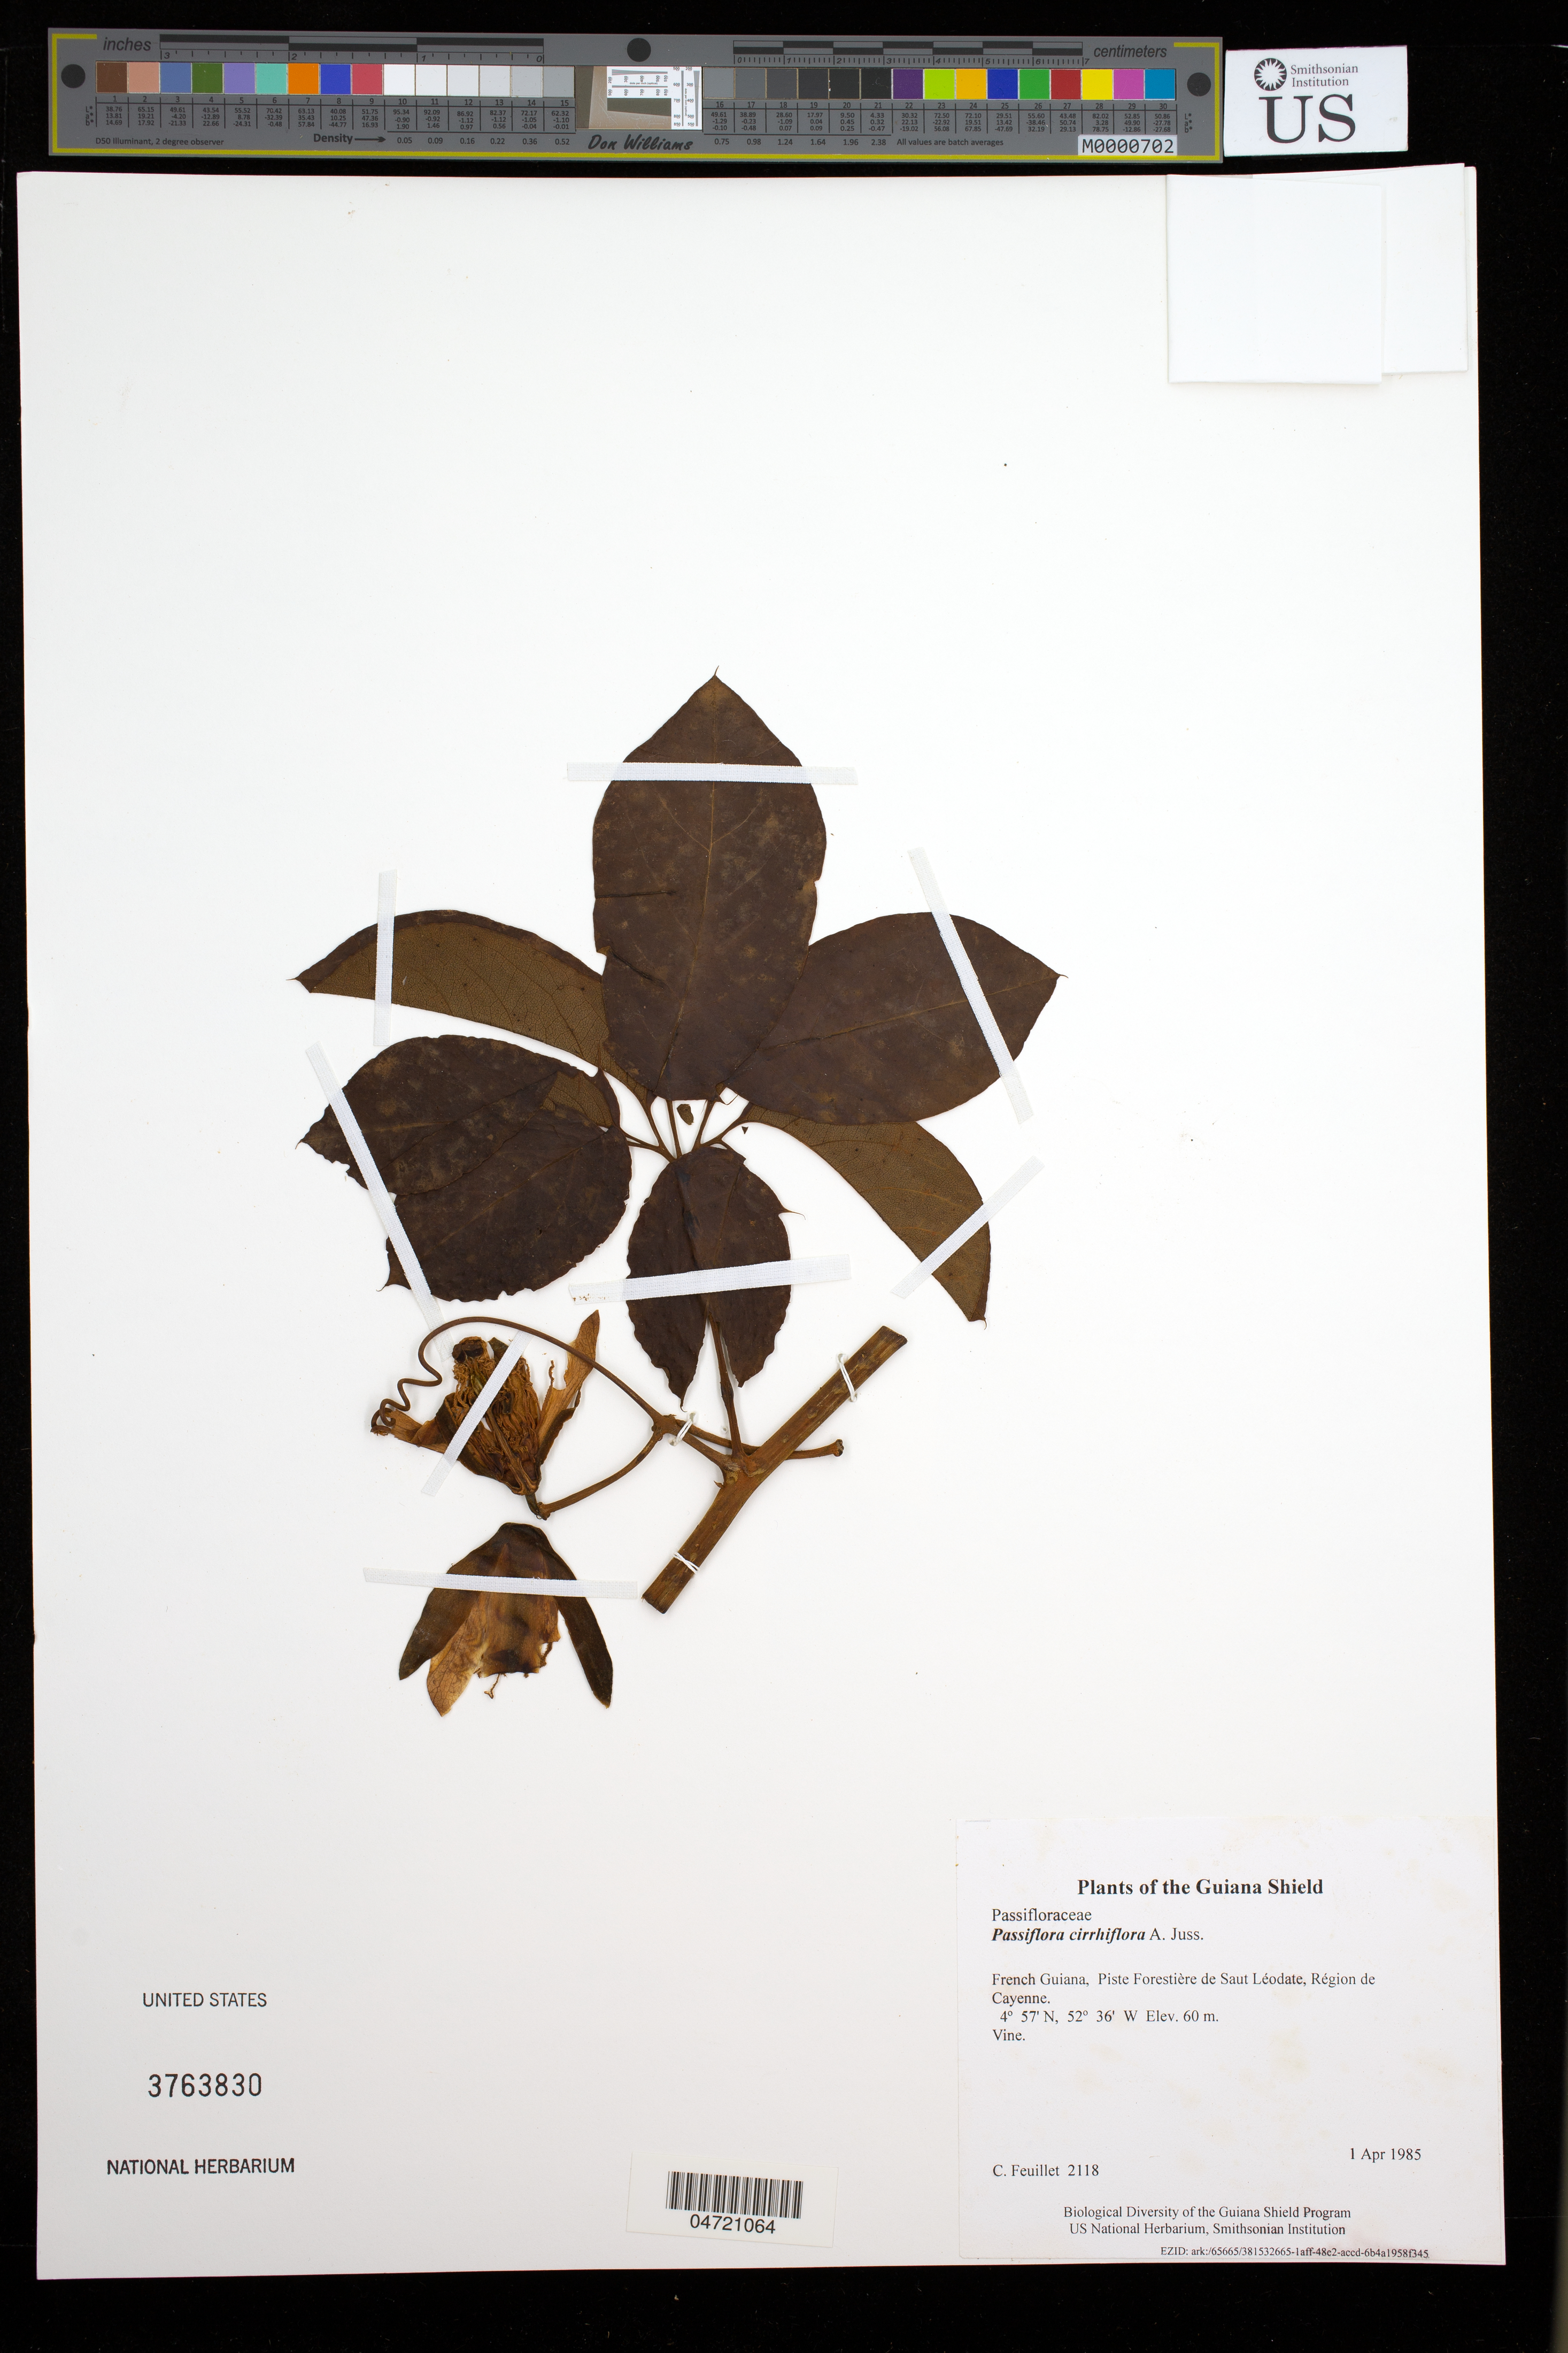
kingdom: Plantae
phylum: Tracheophyta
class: Magnoliopsida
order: Malpighiales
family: Passifloraceae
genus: Passiflora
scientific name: Passiflora cirrhiflora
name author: A. Juss.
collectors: C. Feuillet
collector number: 2118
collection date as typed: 1 Apr 1985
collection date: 1985-04-01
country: French Guiana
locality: Piste Forestière de Saut Léodate, Région de Cayenne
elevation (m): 60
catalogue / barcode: US 3763830